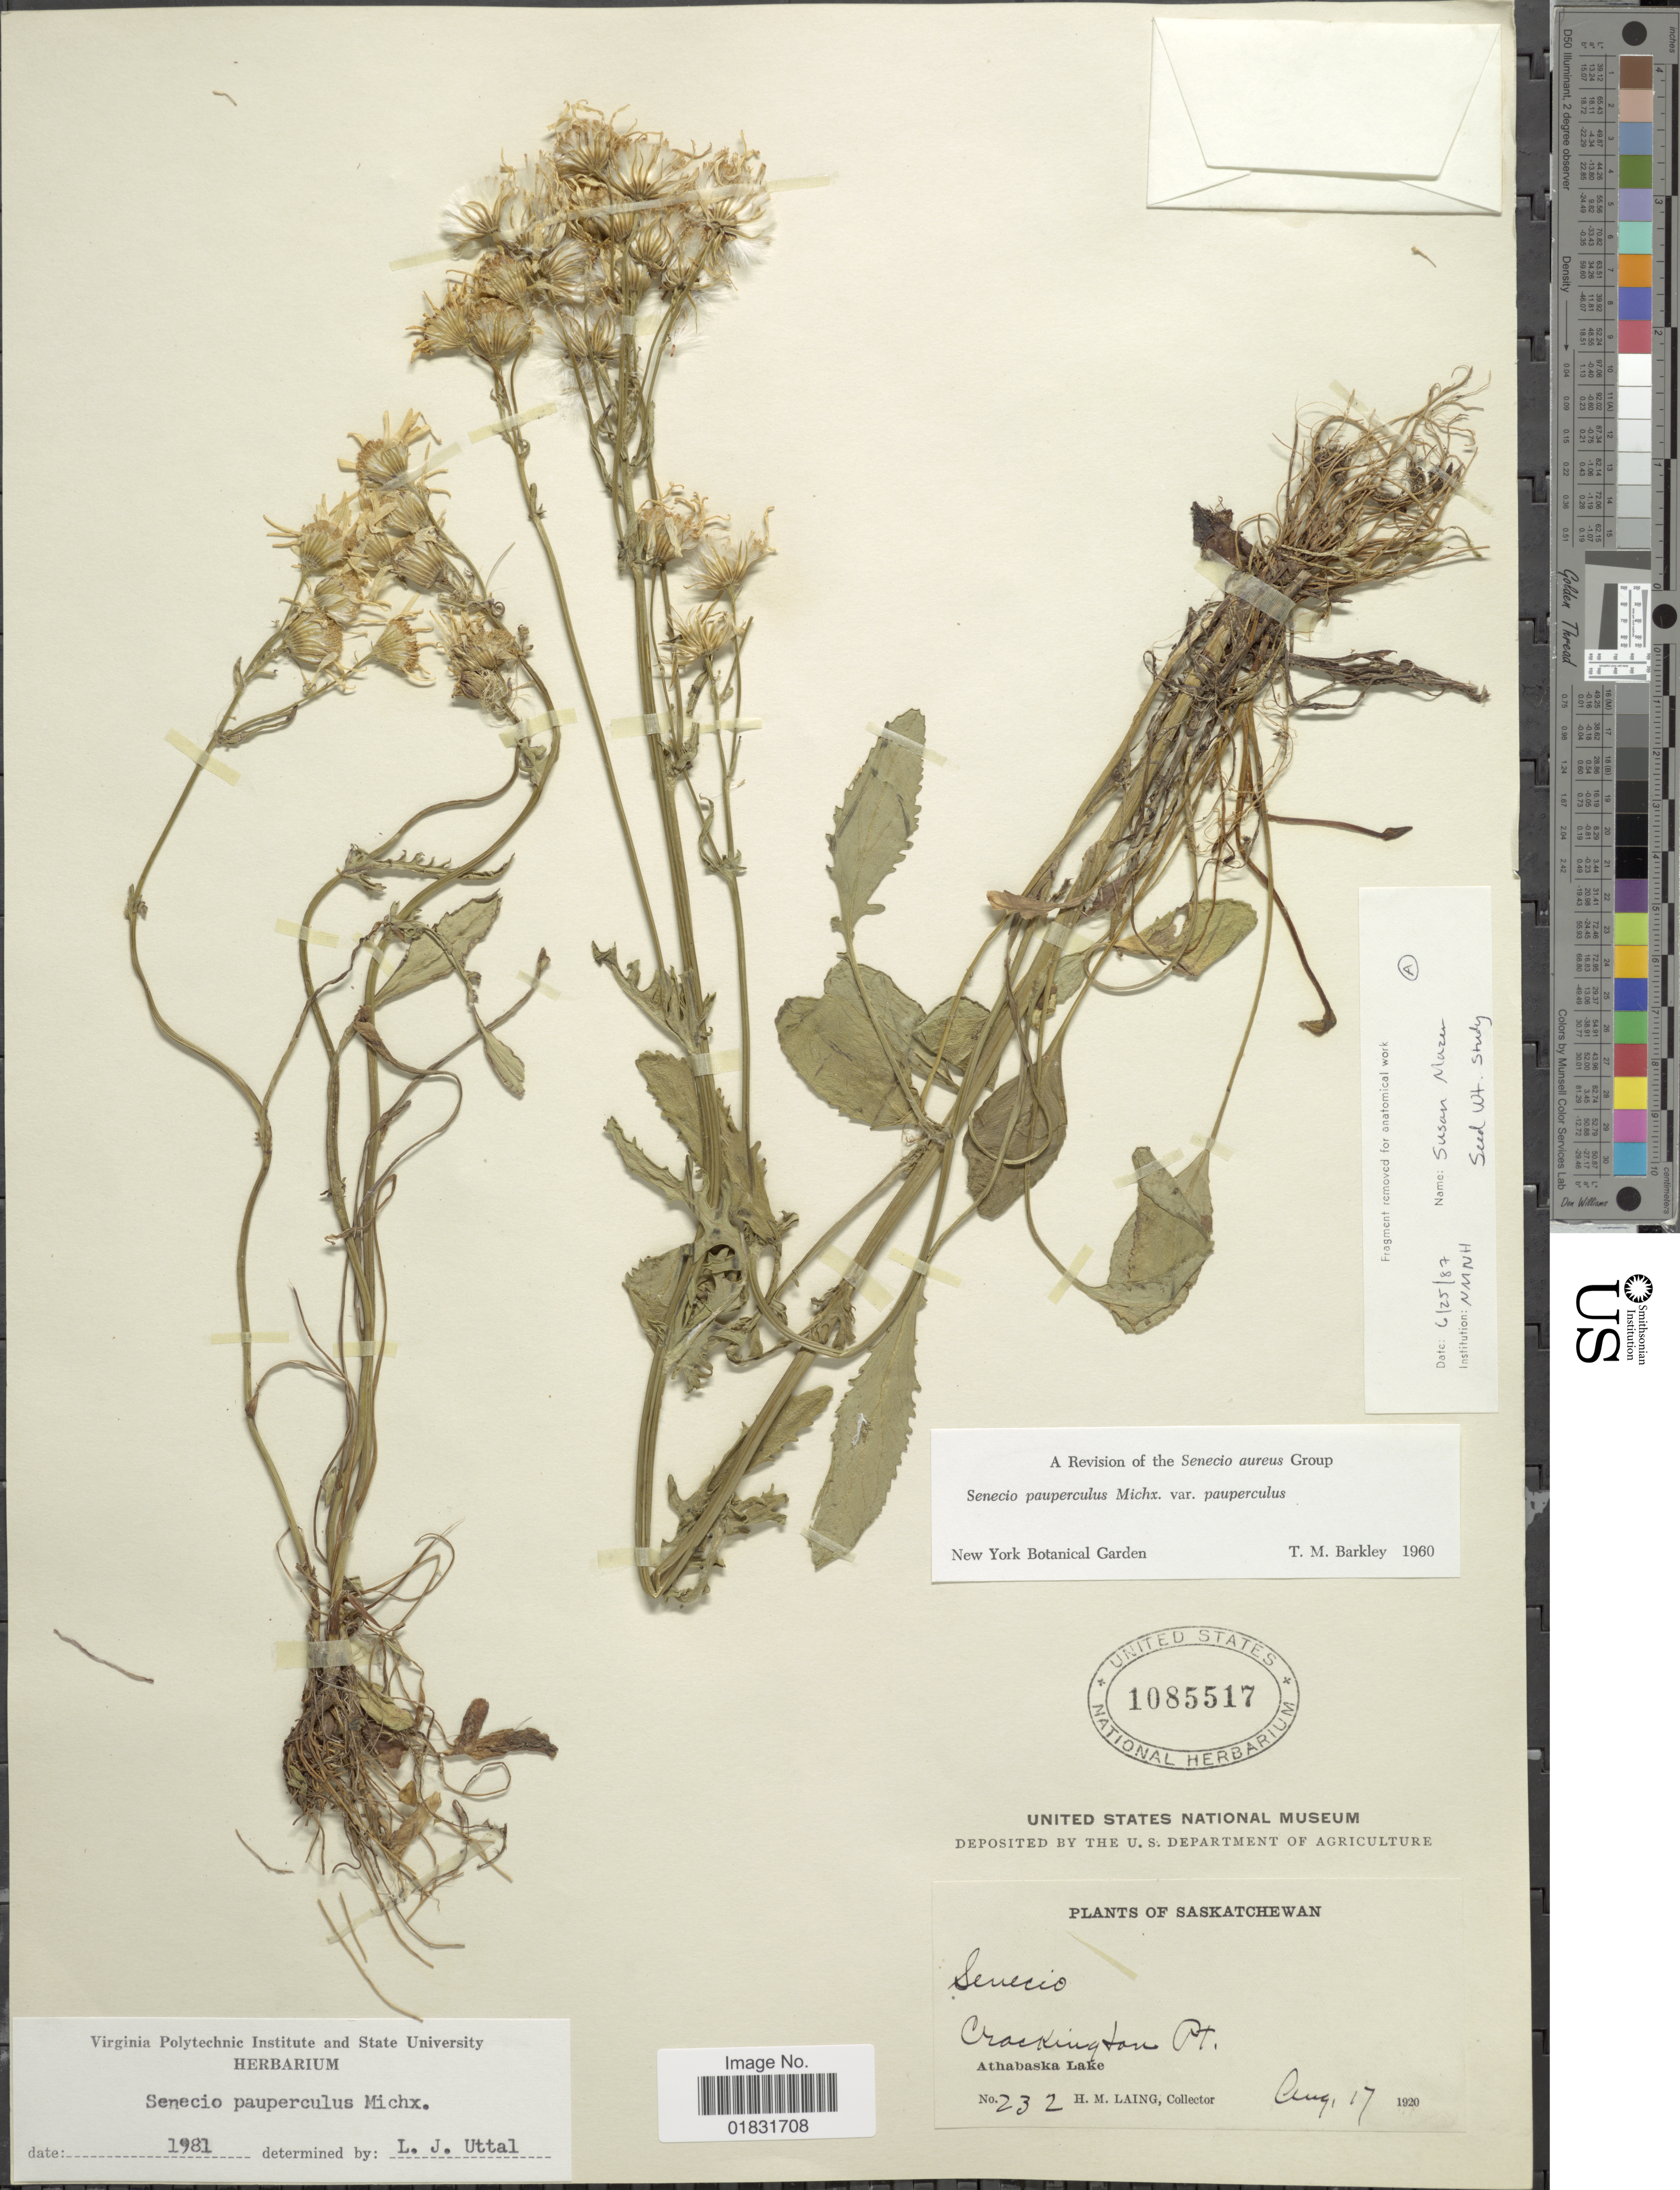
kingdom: Plantae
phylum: Tracheophyta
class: Magnoliopsida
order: Asterales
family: Asteraceae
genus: Packera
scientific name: Packera paupercula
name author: (Michx.) Á. Löve & D. Löve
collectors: H. Laing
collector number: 232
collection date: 1920-08-17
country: Canada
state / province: Saskatchewan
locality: Crackington Pt. Athabaska Lake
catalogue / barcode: US 1085517